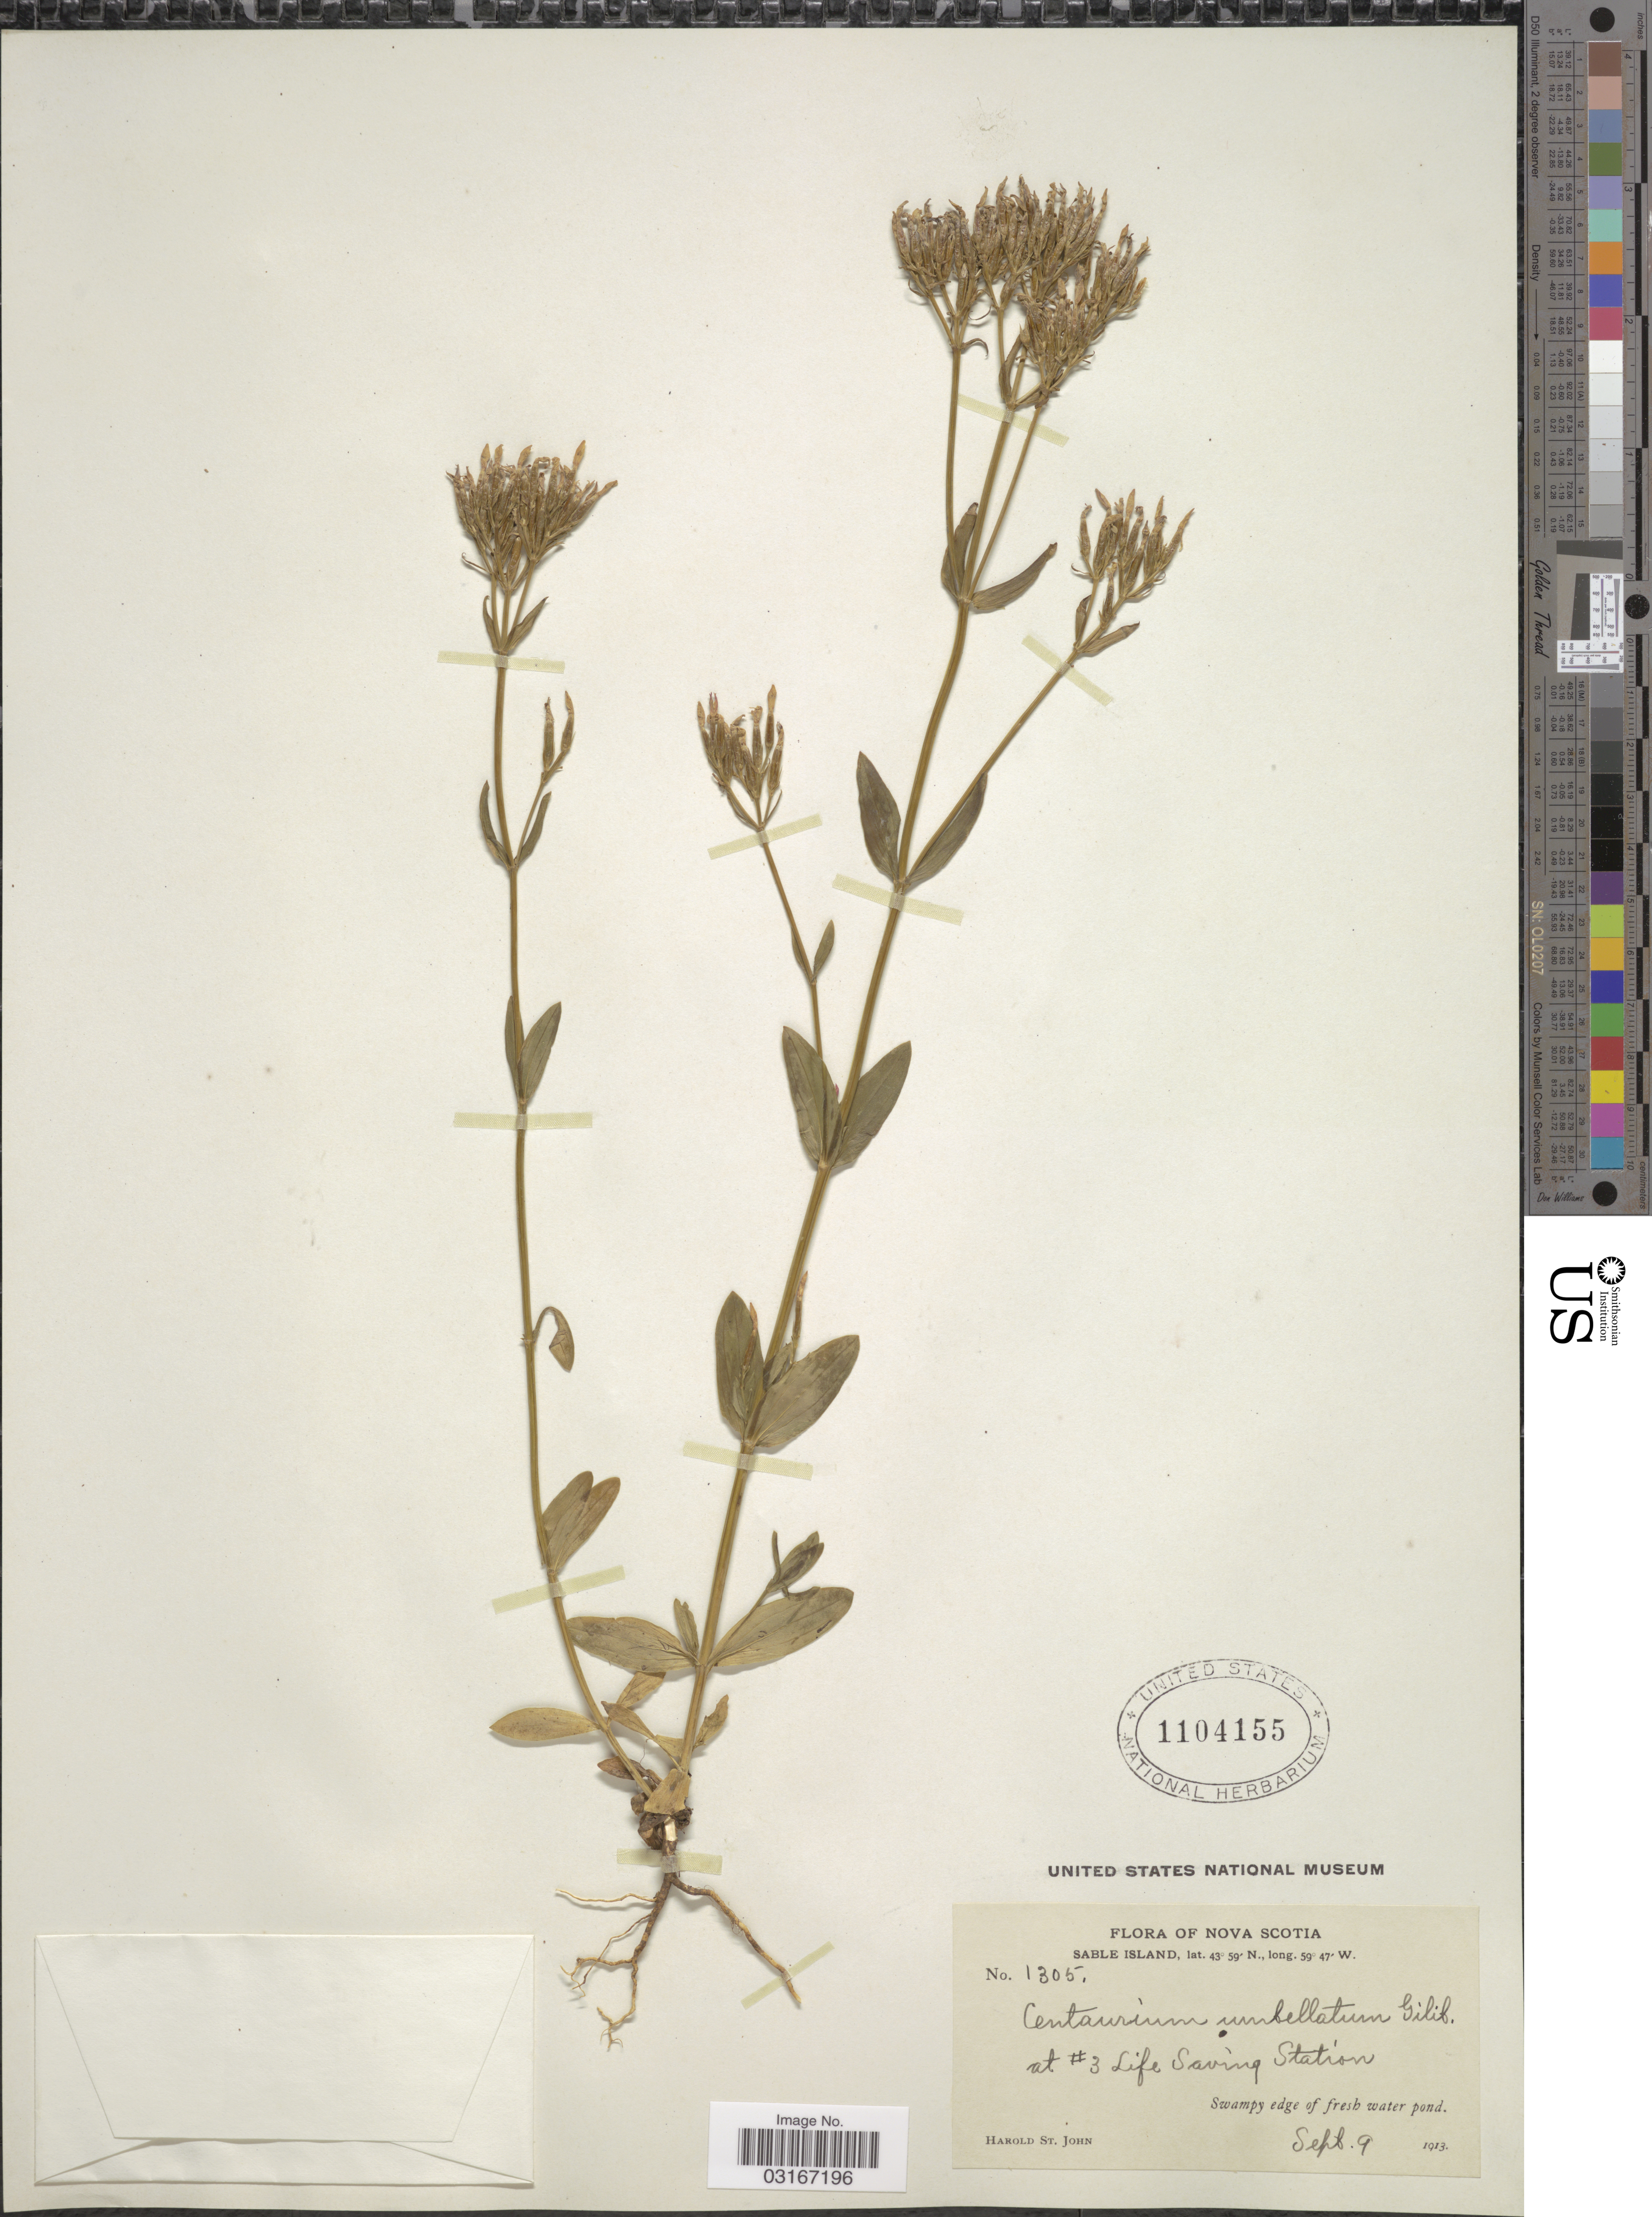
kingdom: Plantae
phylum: Tracheophyta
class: Magnoliopsida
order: Gentianales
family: Gentianaceae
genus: Centaurium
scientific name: Centaurium spicatum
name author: (L.) Fritsch ex Janch.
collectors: H. St. John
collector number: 1305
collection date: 1913-09-09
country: Canada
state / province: Nova Scotia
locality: Sable Island. At #3 Life Saving Station. Swampy edge of fresh water pond.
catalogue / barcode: US 1104155